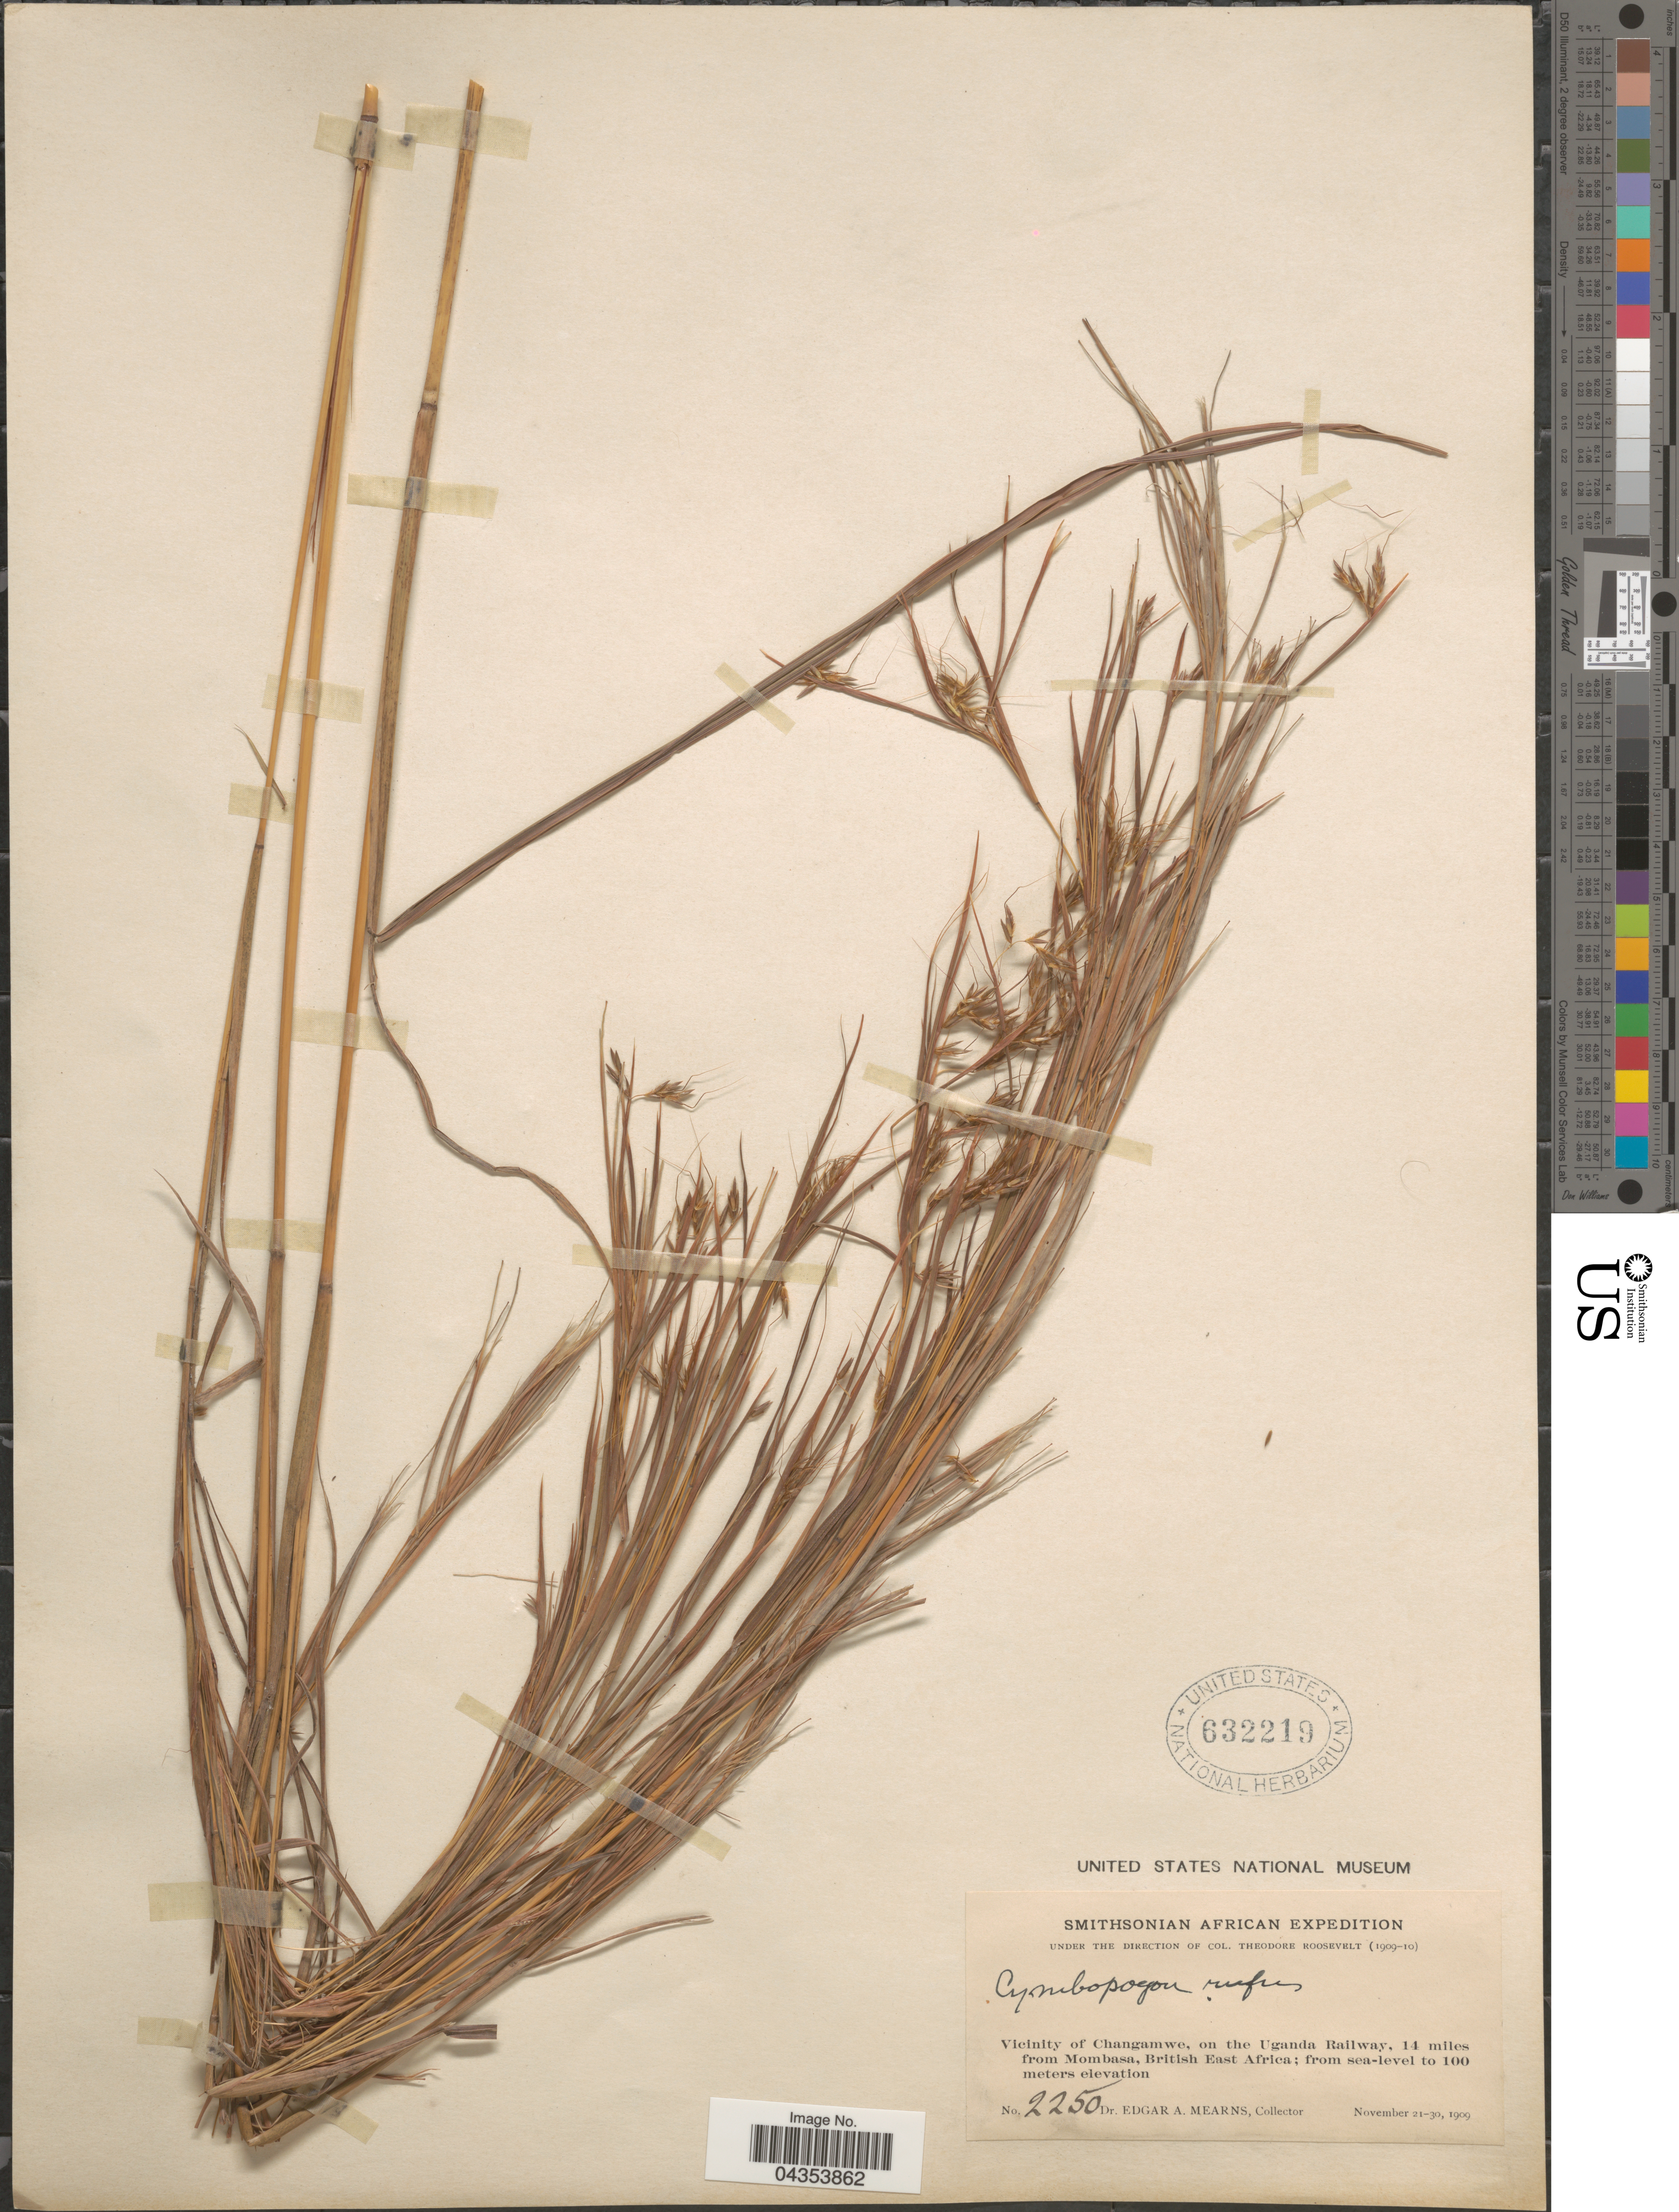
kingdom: Plantae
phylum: Tracheophyta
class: Liliopsida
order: Poales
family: Poaceae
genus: Hyparrhenia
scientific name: Hyparrhenia rufa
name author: (Nees) Stapf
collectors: E. A. Mearns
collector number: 2250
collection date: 1909-11-21/1909-11-30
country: Kenya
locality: Smithsonian African Expedition. Vicinity of Changamwe, on the Uganda Railway, 14 miles from Mombasa, British East Africa.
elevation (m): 0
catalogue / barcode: US 632219